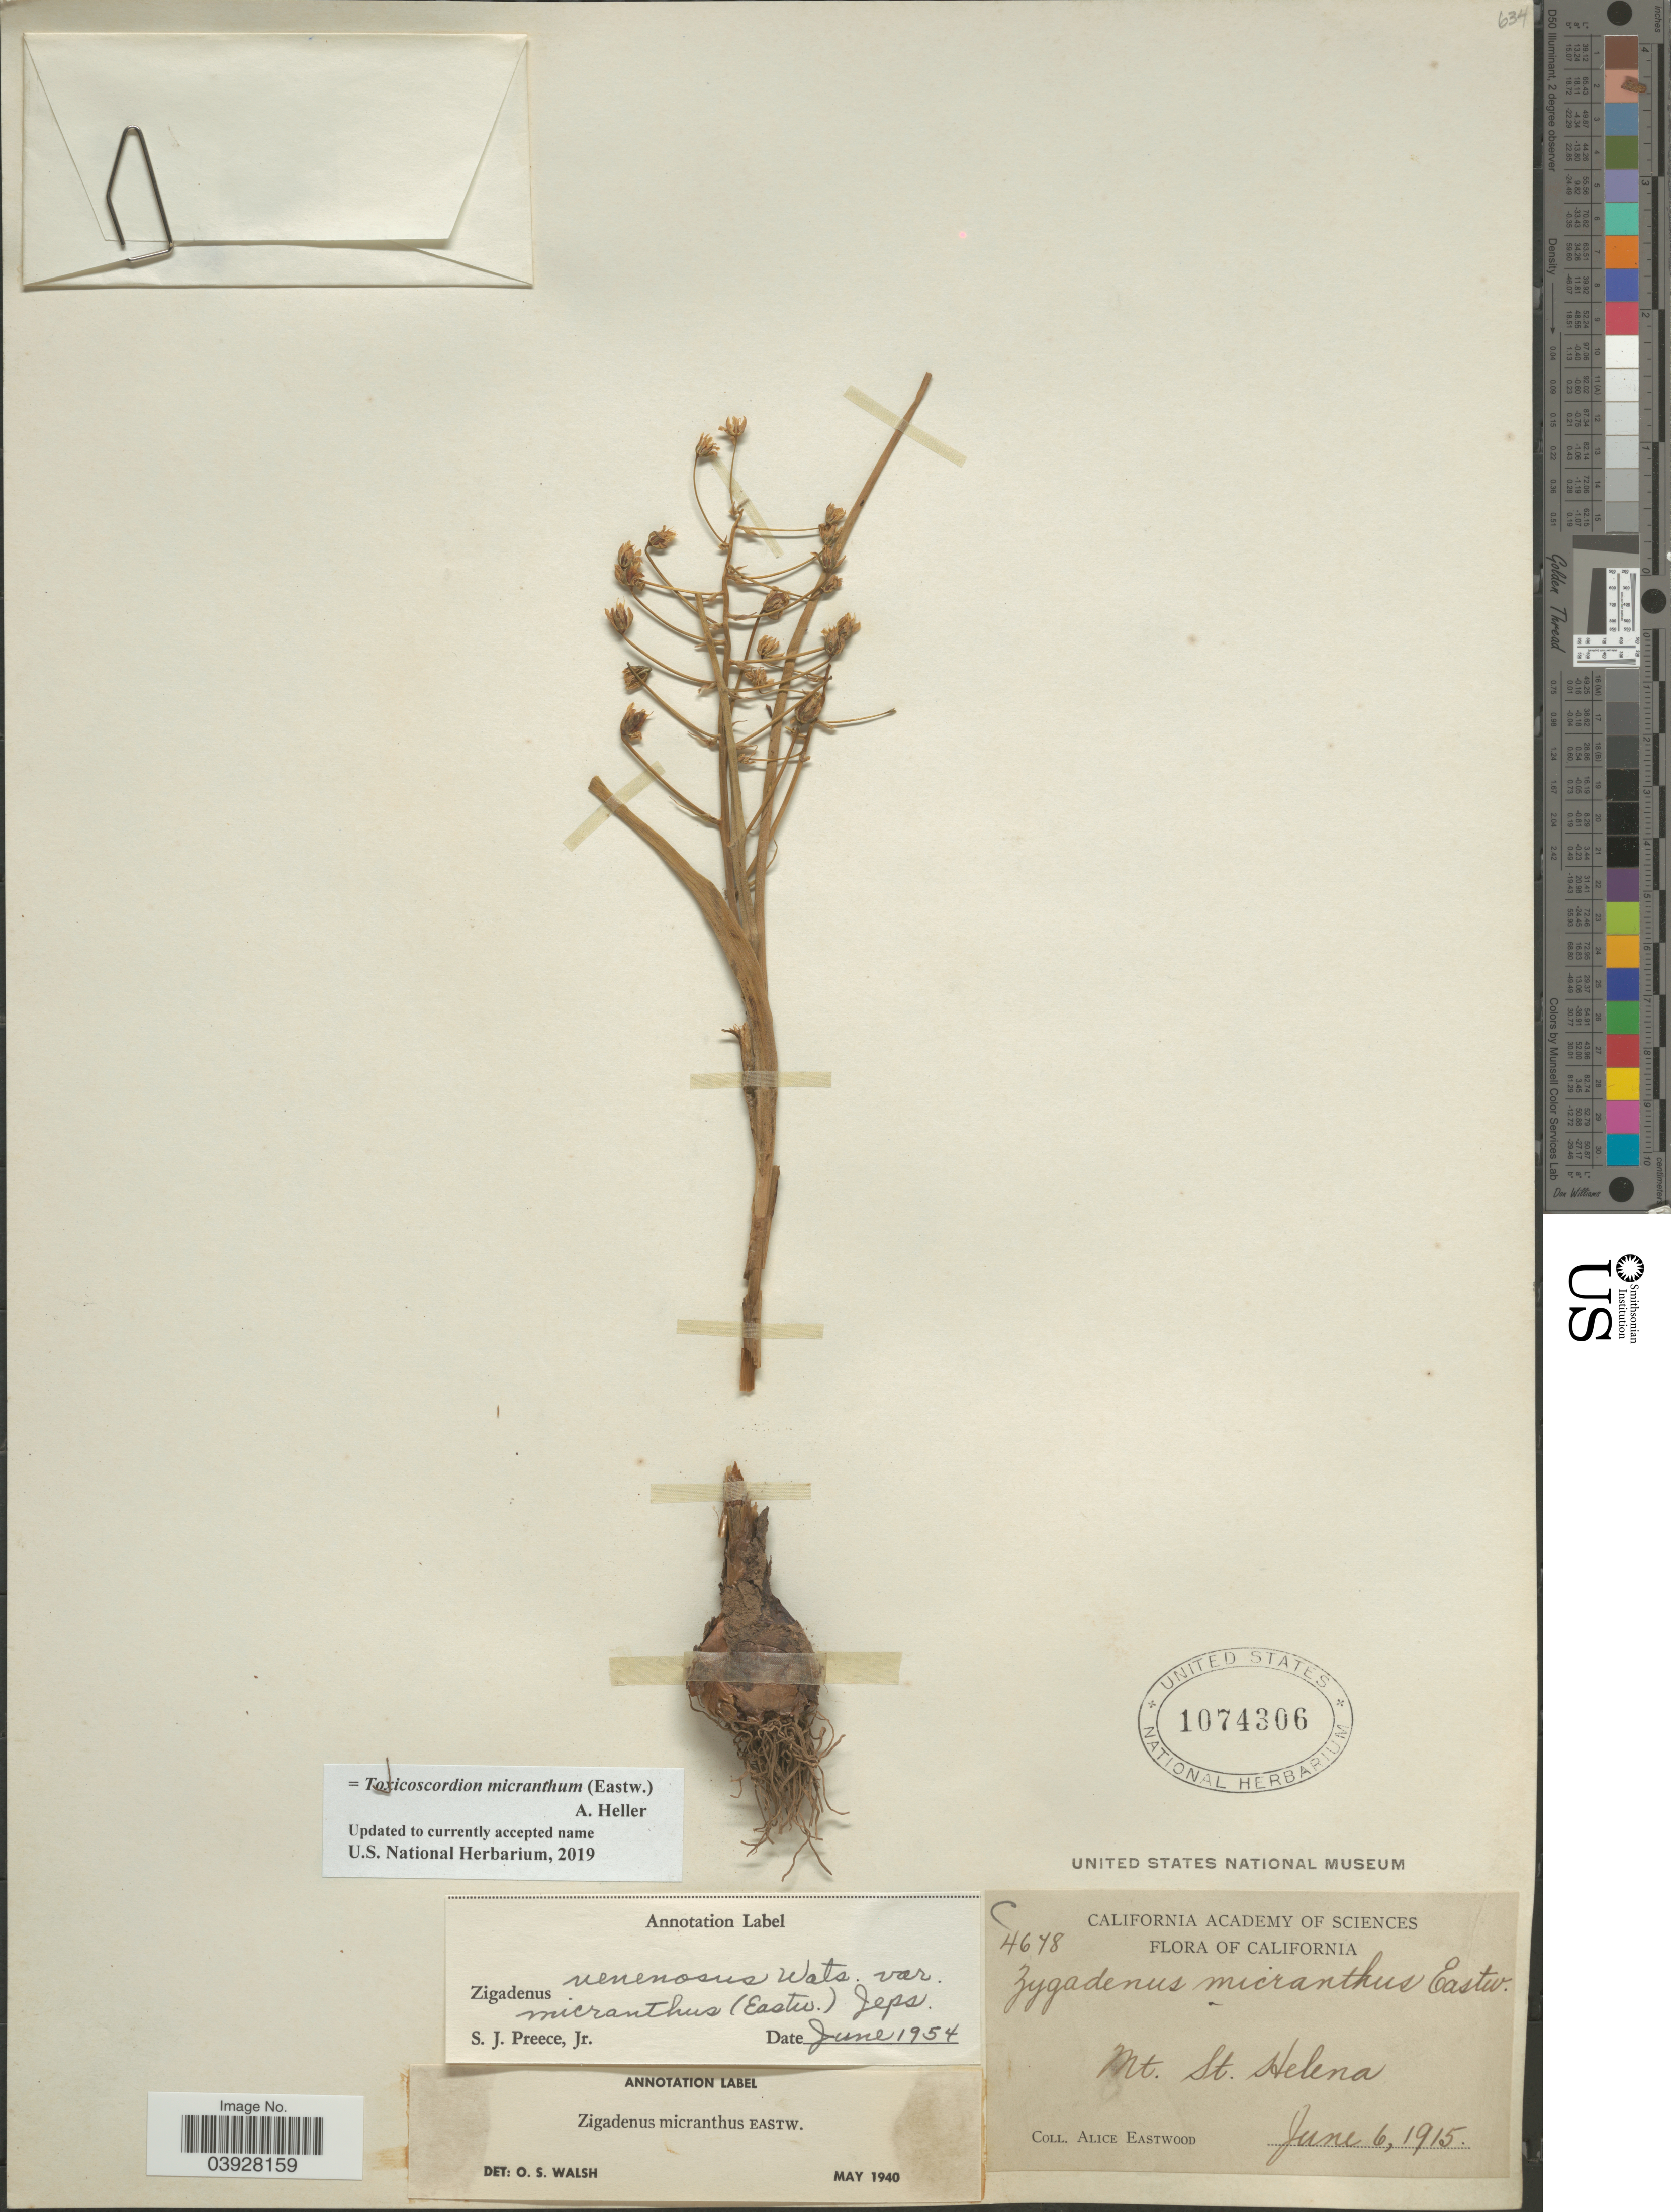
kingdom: Plantae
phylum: Tracheophyta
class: Liliopsida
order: Liliales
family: Melanthiaceae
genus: Toxicoscordion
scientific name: Toxicoscordion micranthum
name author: (Eastw.) A. Heller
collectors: A. Eastwood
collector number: C4678 ?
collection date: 1915-06-06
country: United States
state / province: California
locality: Mt. St. Helena.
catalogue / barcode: US 1074306